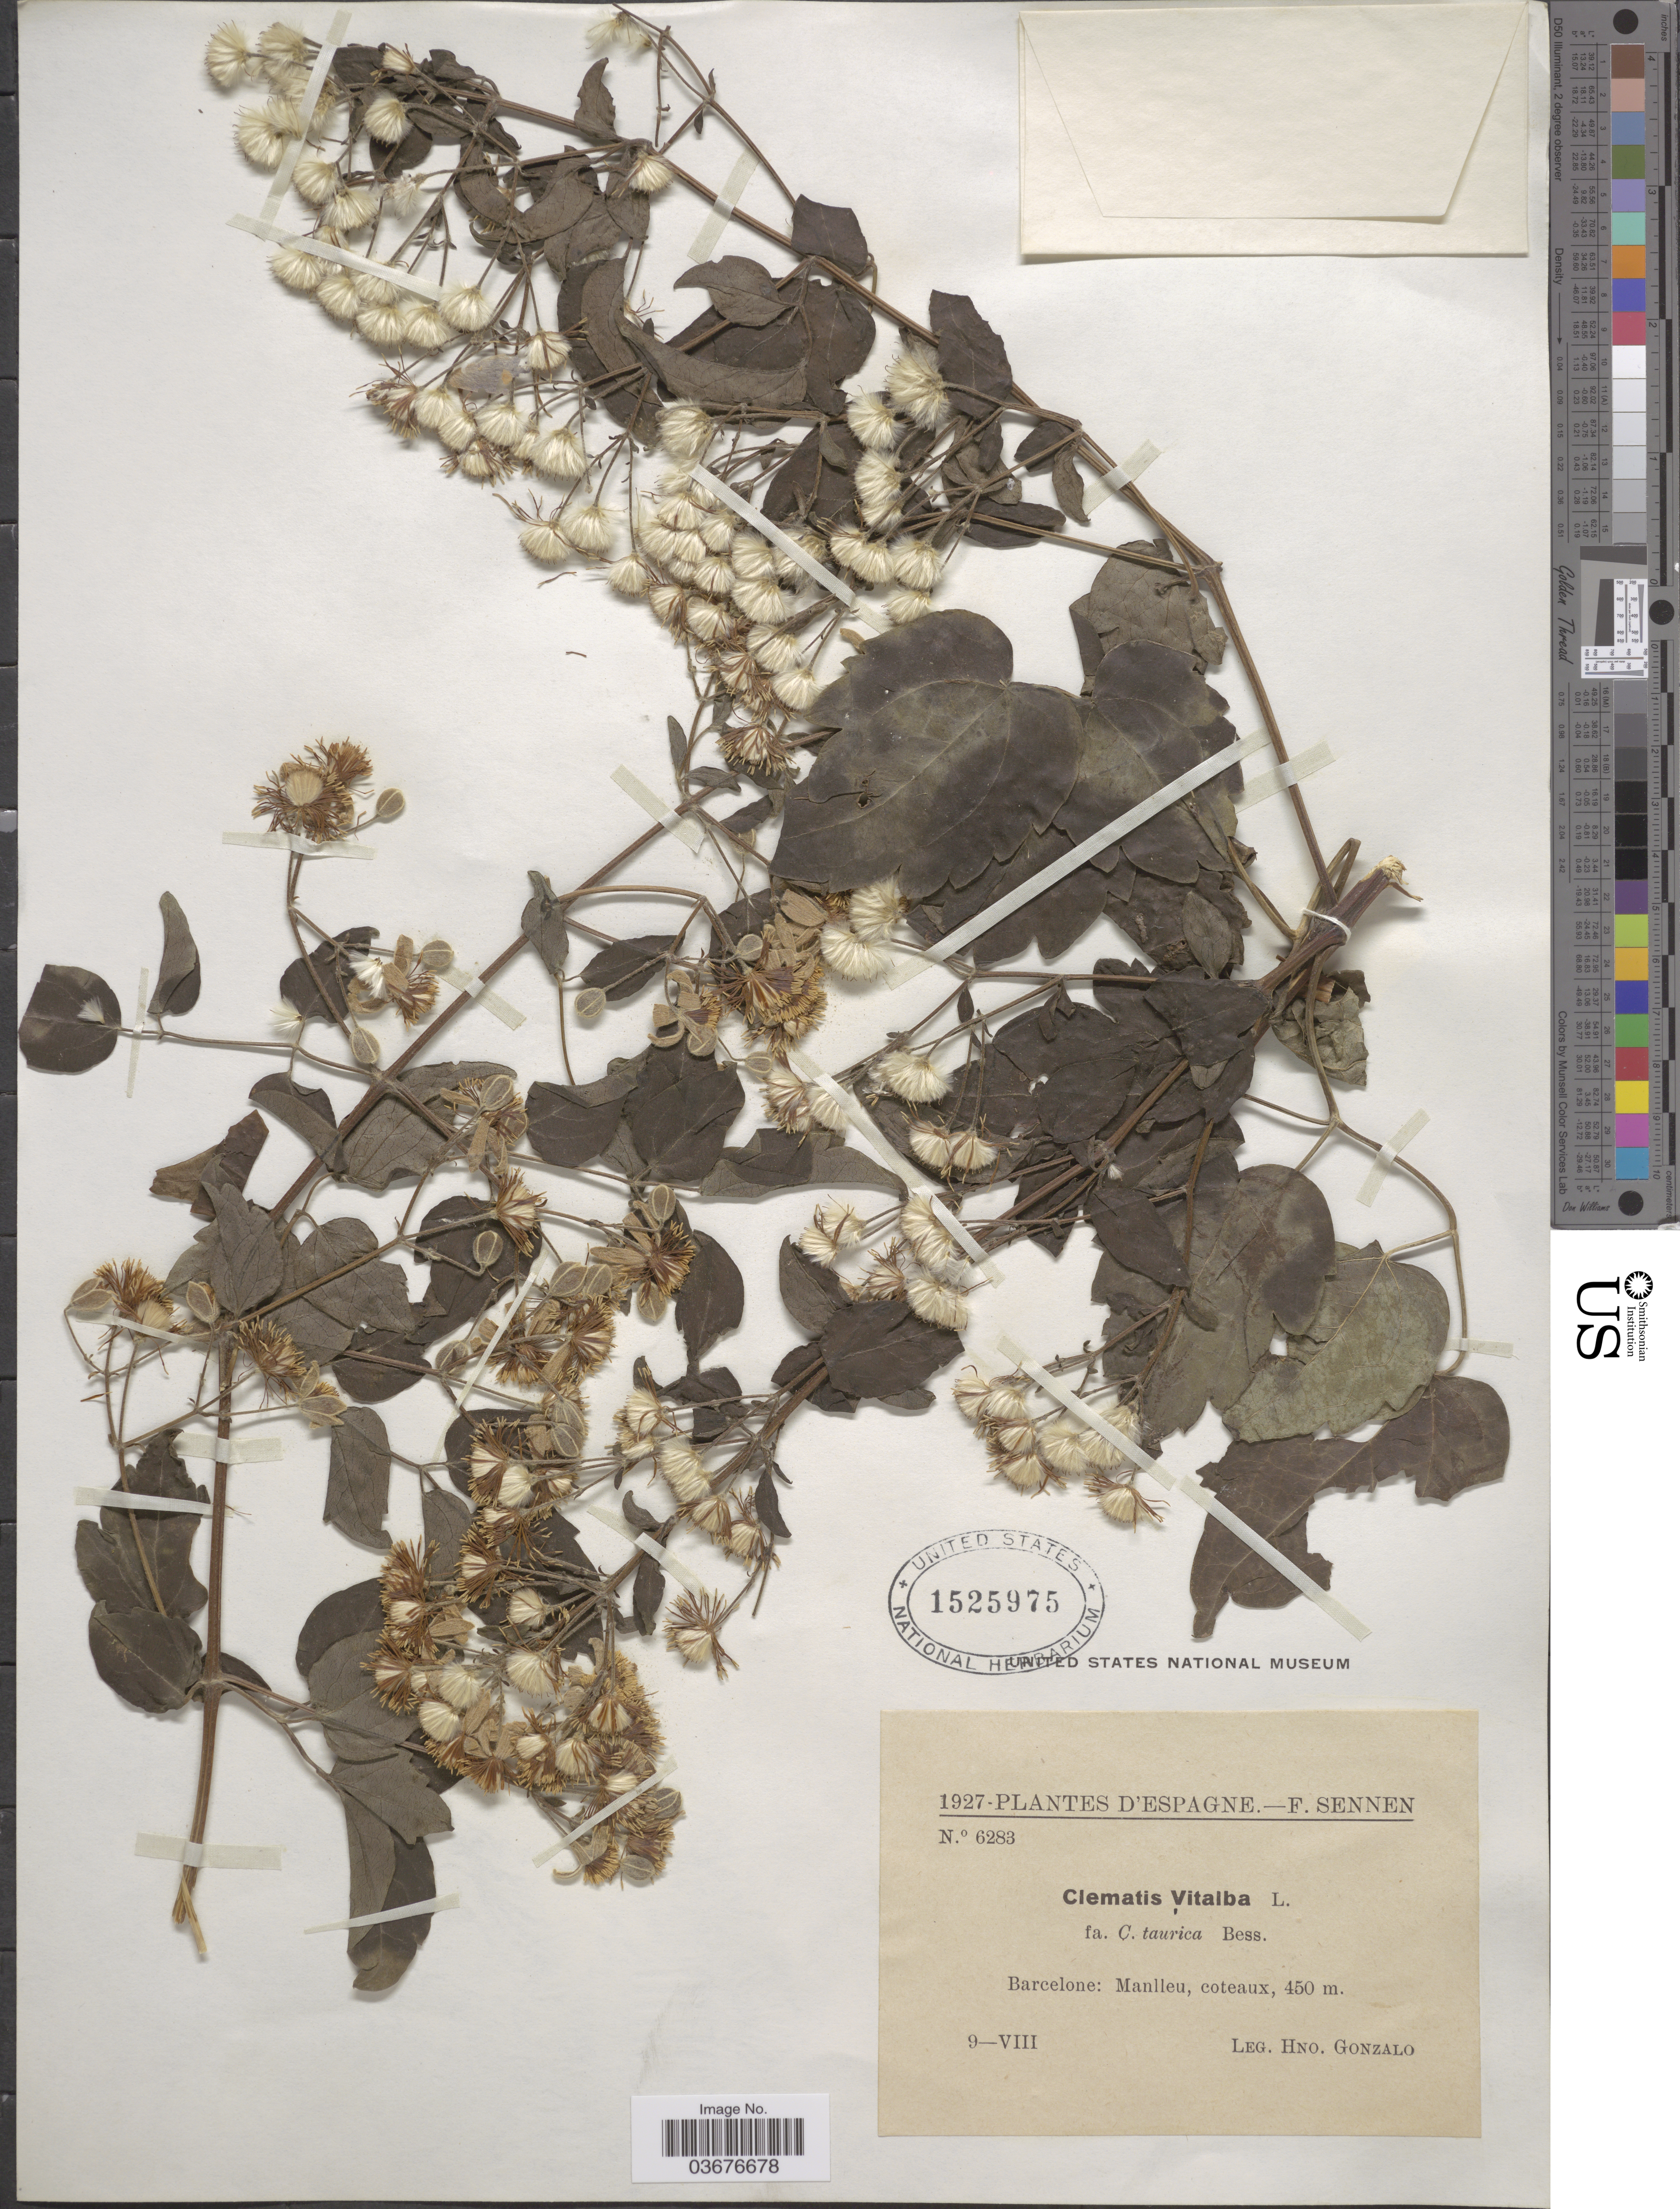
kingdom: Plantae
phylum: Tracheophyta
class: Magnoliopsida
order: Ranunculales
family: Ranunculaceae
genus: Clematis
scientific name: Clematis vitalba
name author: L.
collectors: H. Gonzalo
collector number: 6283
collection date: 1927-08-09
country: Spain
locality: Espagne, Barcelone: Manileu, coteaux.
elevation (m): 450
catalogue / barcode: US 1525975